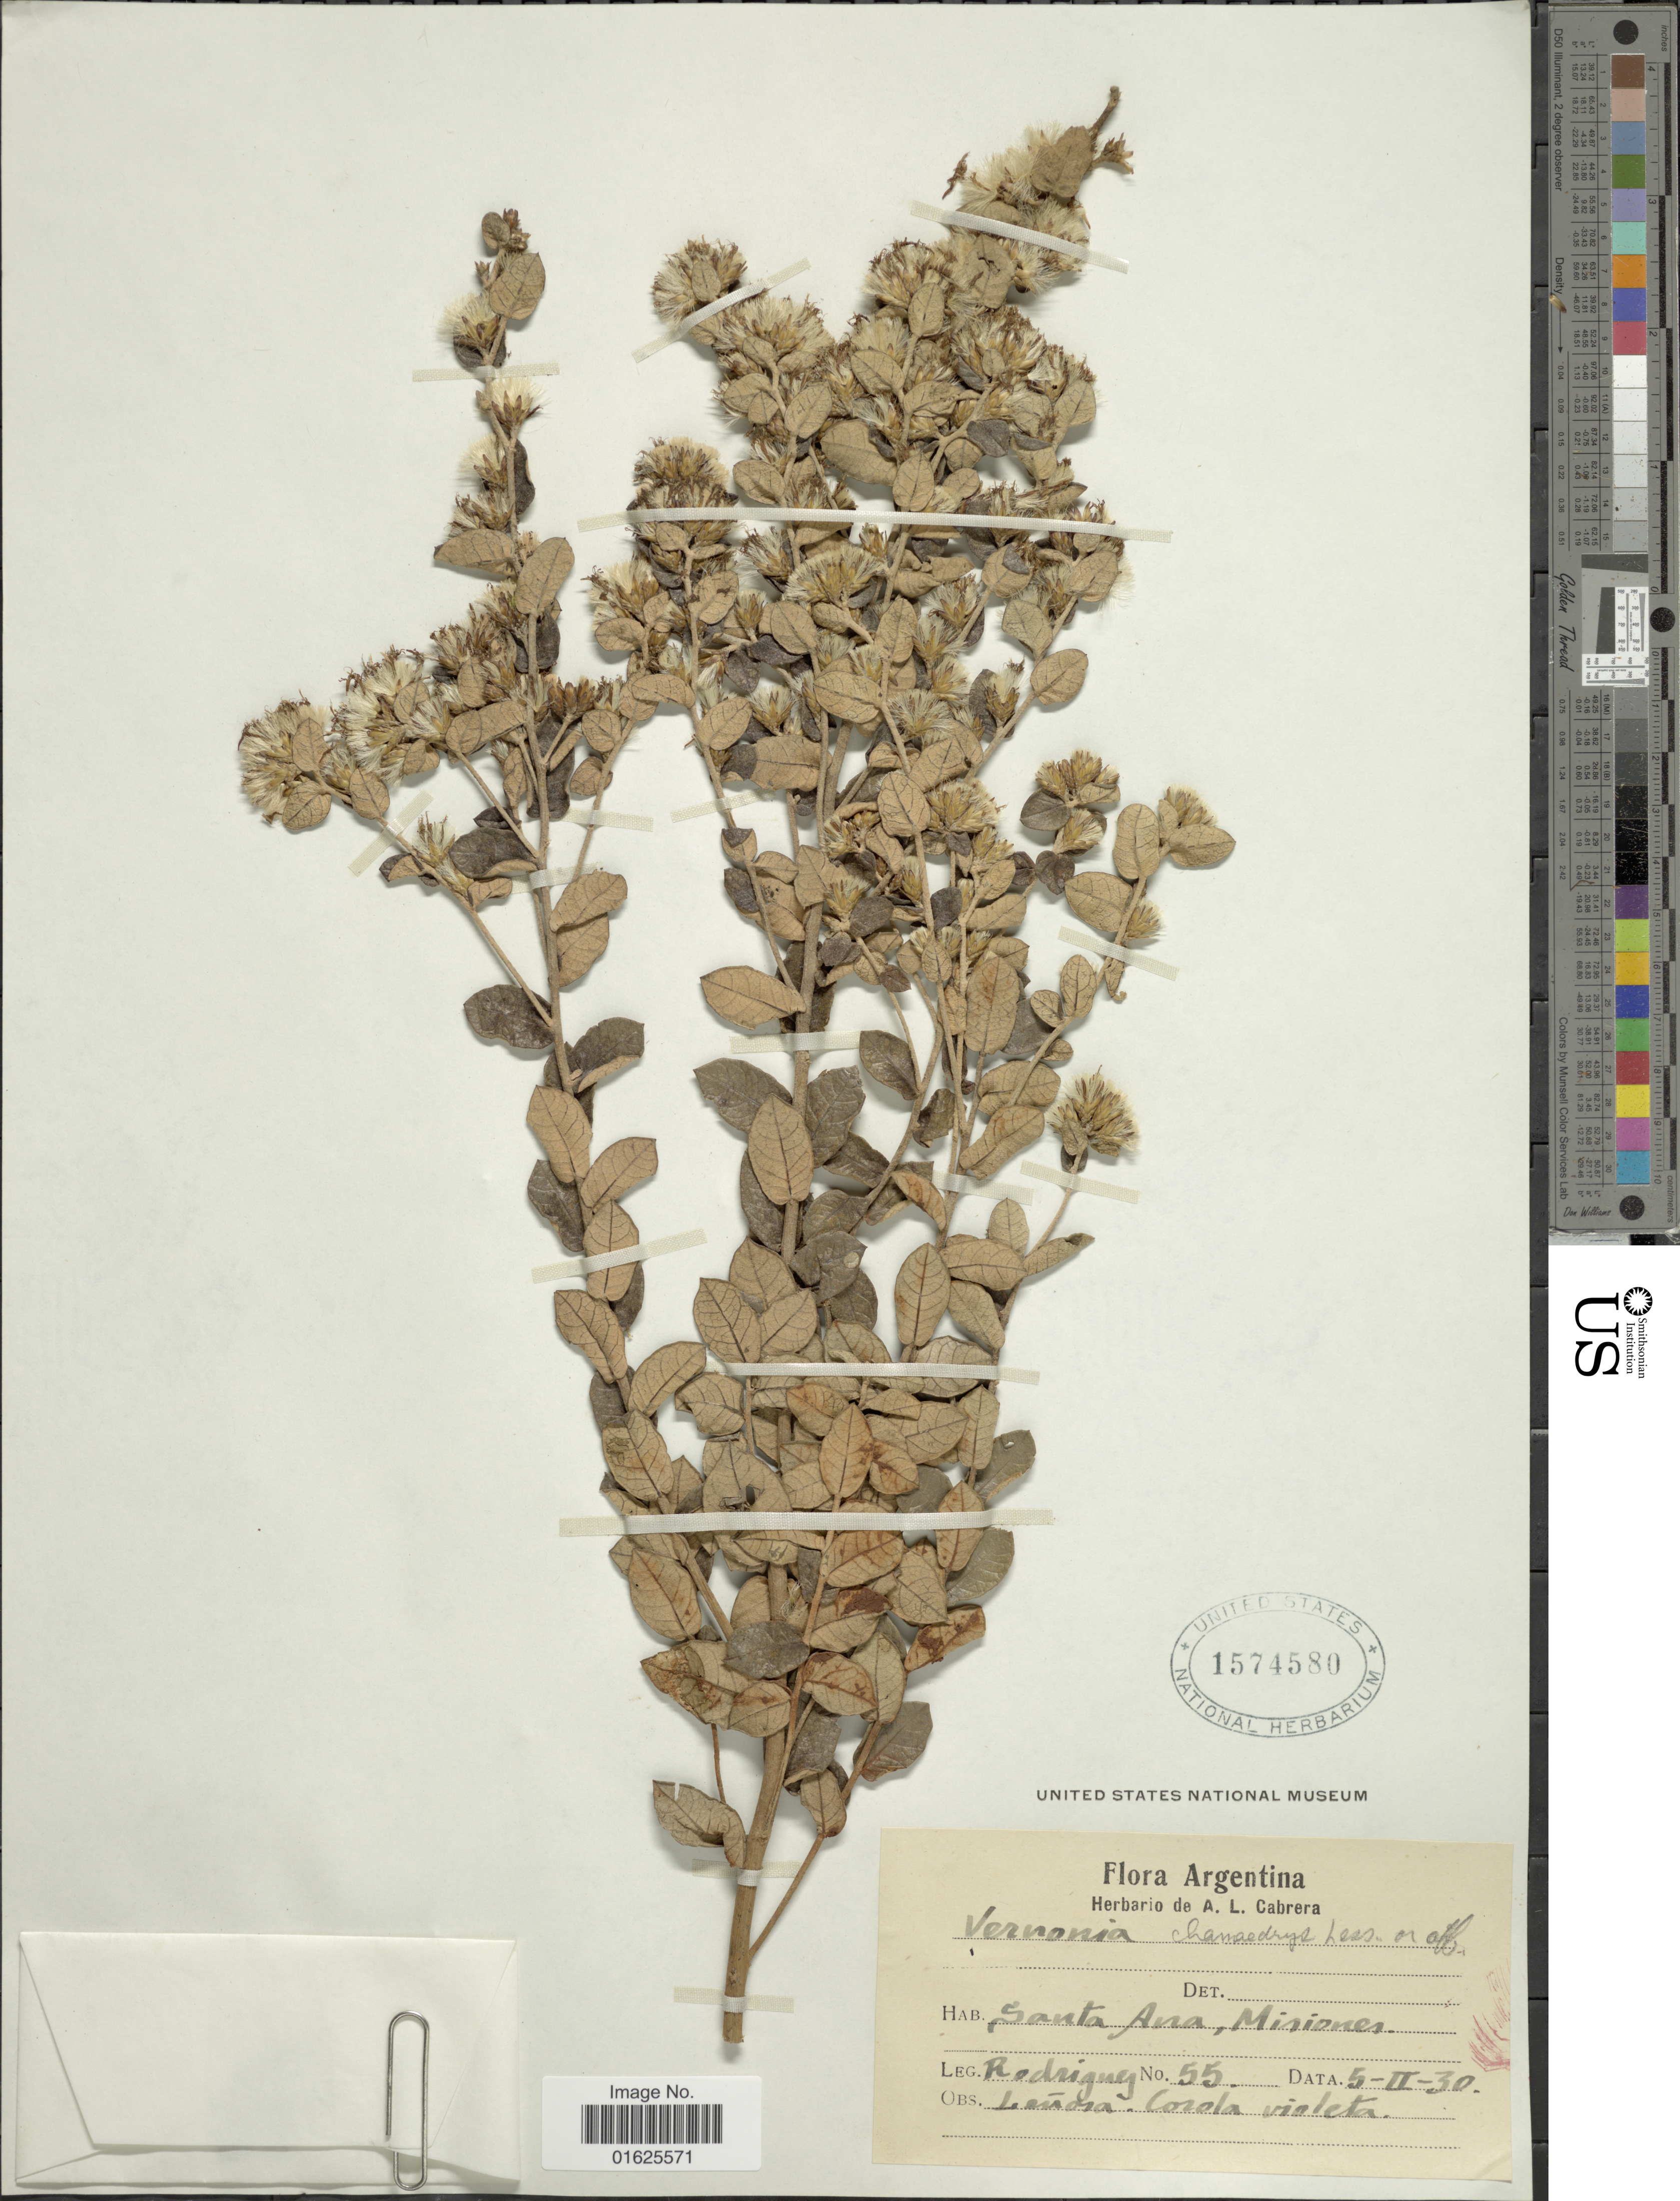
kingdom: Plantae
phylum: Tracheophyta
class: Magnoliopsida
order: Asterales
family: Asteraceae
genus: Vernonanthura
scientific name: Vernonanthura chamaedrys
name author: (Less.) H. Rob.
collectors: Rodriguez, --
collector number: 55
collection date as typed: Transcribed d/m/y: 5/2/30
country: Argentina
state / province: Misiones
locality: Santa Ana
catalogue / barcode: US 1574580